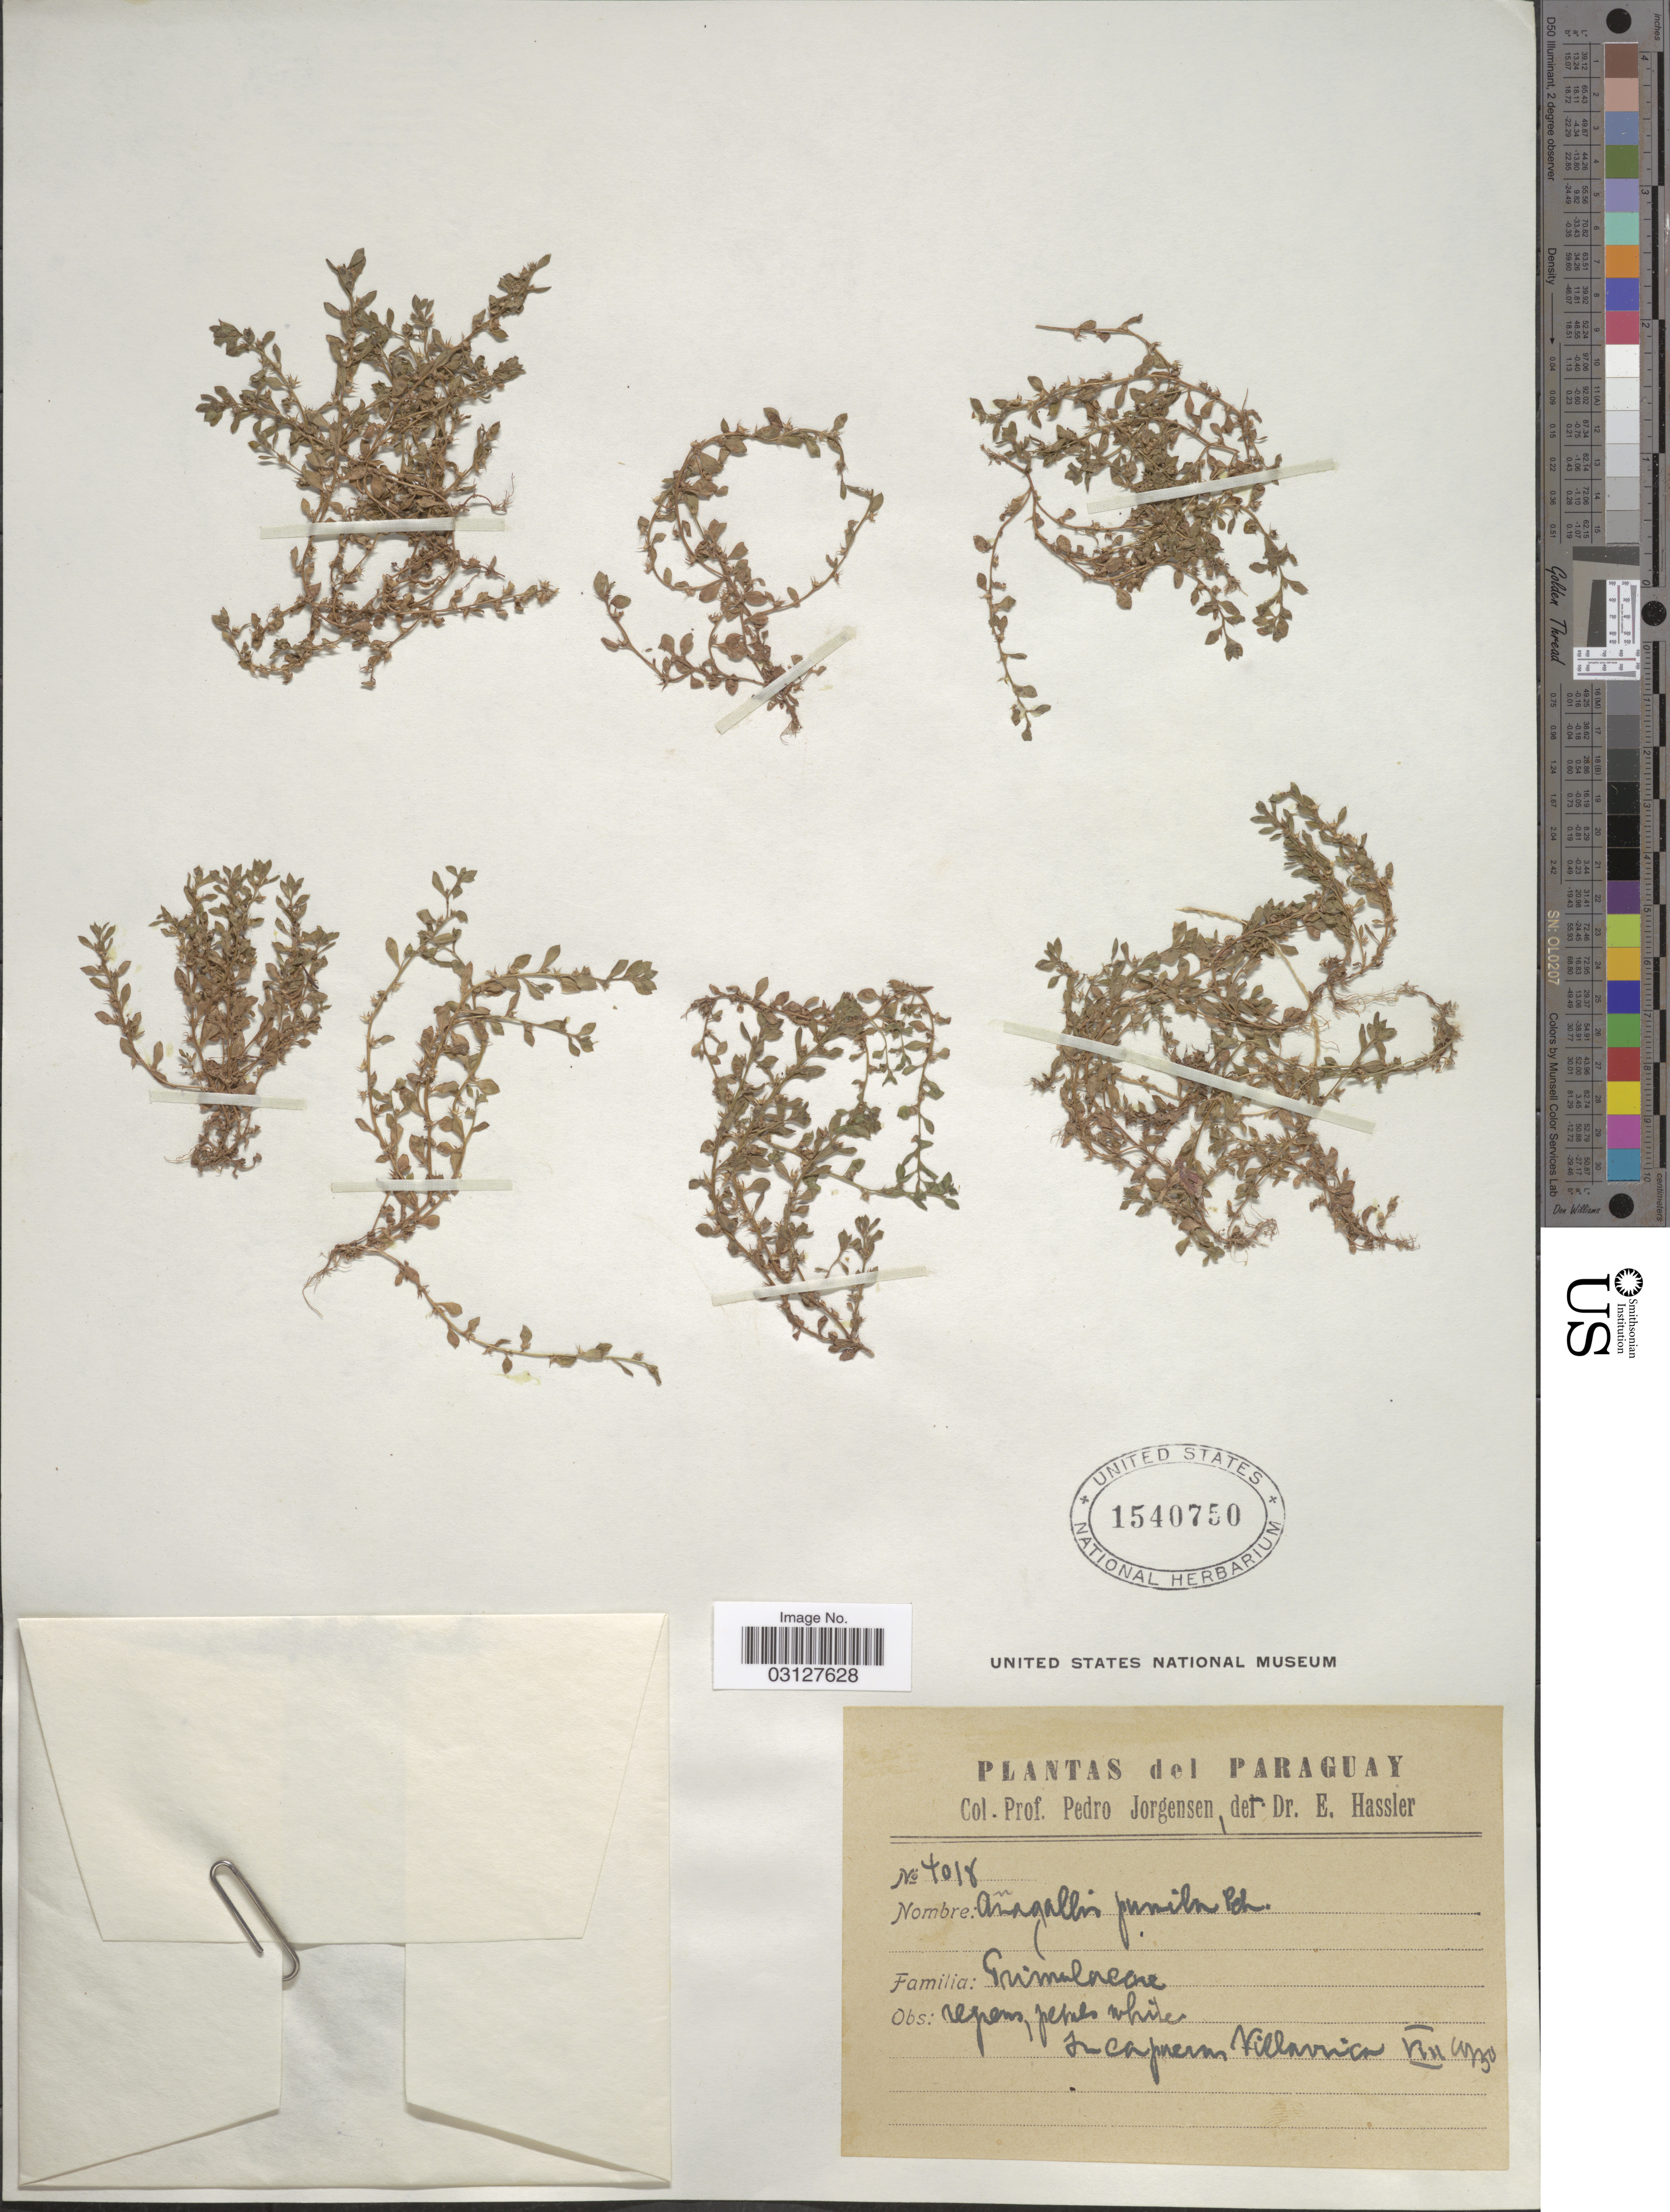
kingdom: Plantae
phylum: Tracheophyta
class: Magnoliopsida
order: Ericales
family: Primulaceae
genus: Anagallis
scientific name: Anagallis pumila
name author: Sw.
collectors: P. Jörgensen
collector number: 4018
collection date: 1930-08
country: Paraguay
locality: Villarrica.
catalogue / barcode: US 1540750